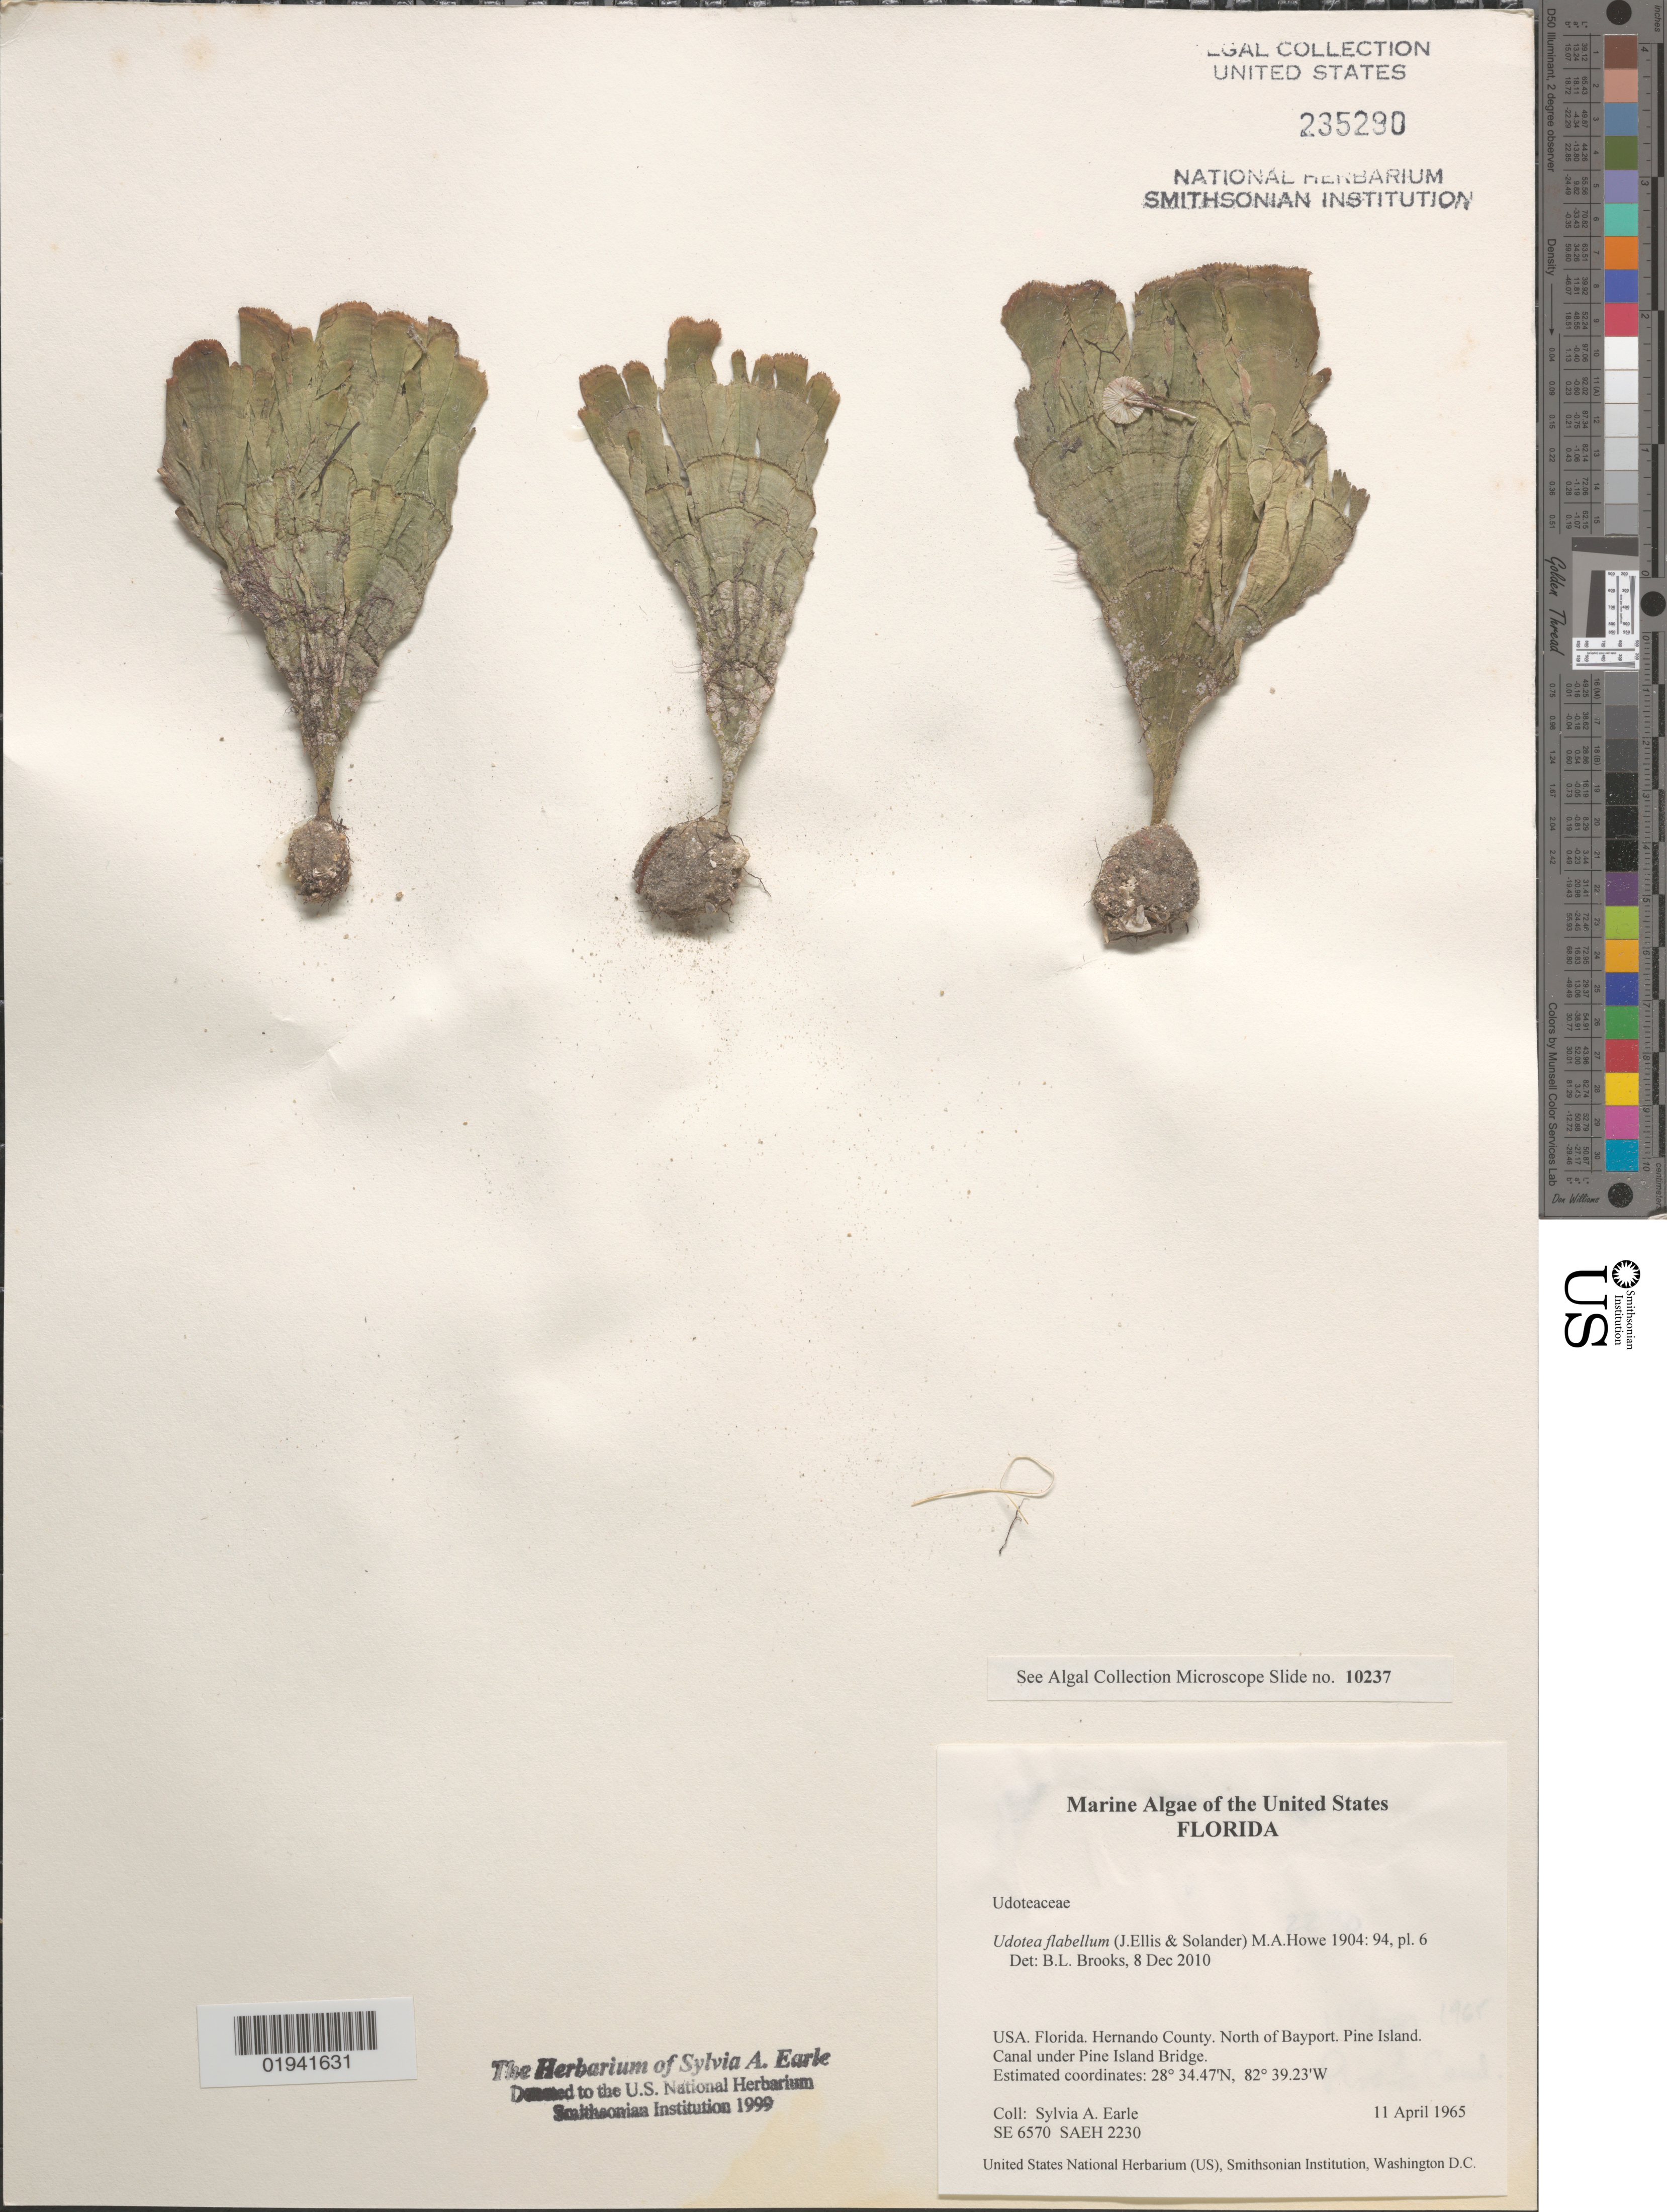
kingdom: Plantae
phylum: Chlorophyta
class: Ulvophyceae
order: Bryopsidales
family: Udoteaceae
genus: Udotea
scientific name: Udotea flabellum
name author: (J. Ellis & Sol.) M. Howe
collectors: S. A. Earle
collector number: SE6570/SAEH2230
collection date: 1965-04-11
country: United States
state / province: Florida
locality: Hernando County. North of Bayport. Pine Island. Canal under Pine Island Bridge.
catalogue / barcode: US 235290